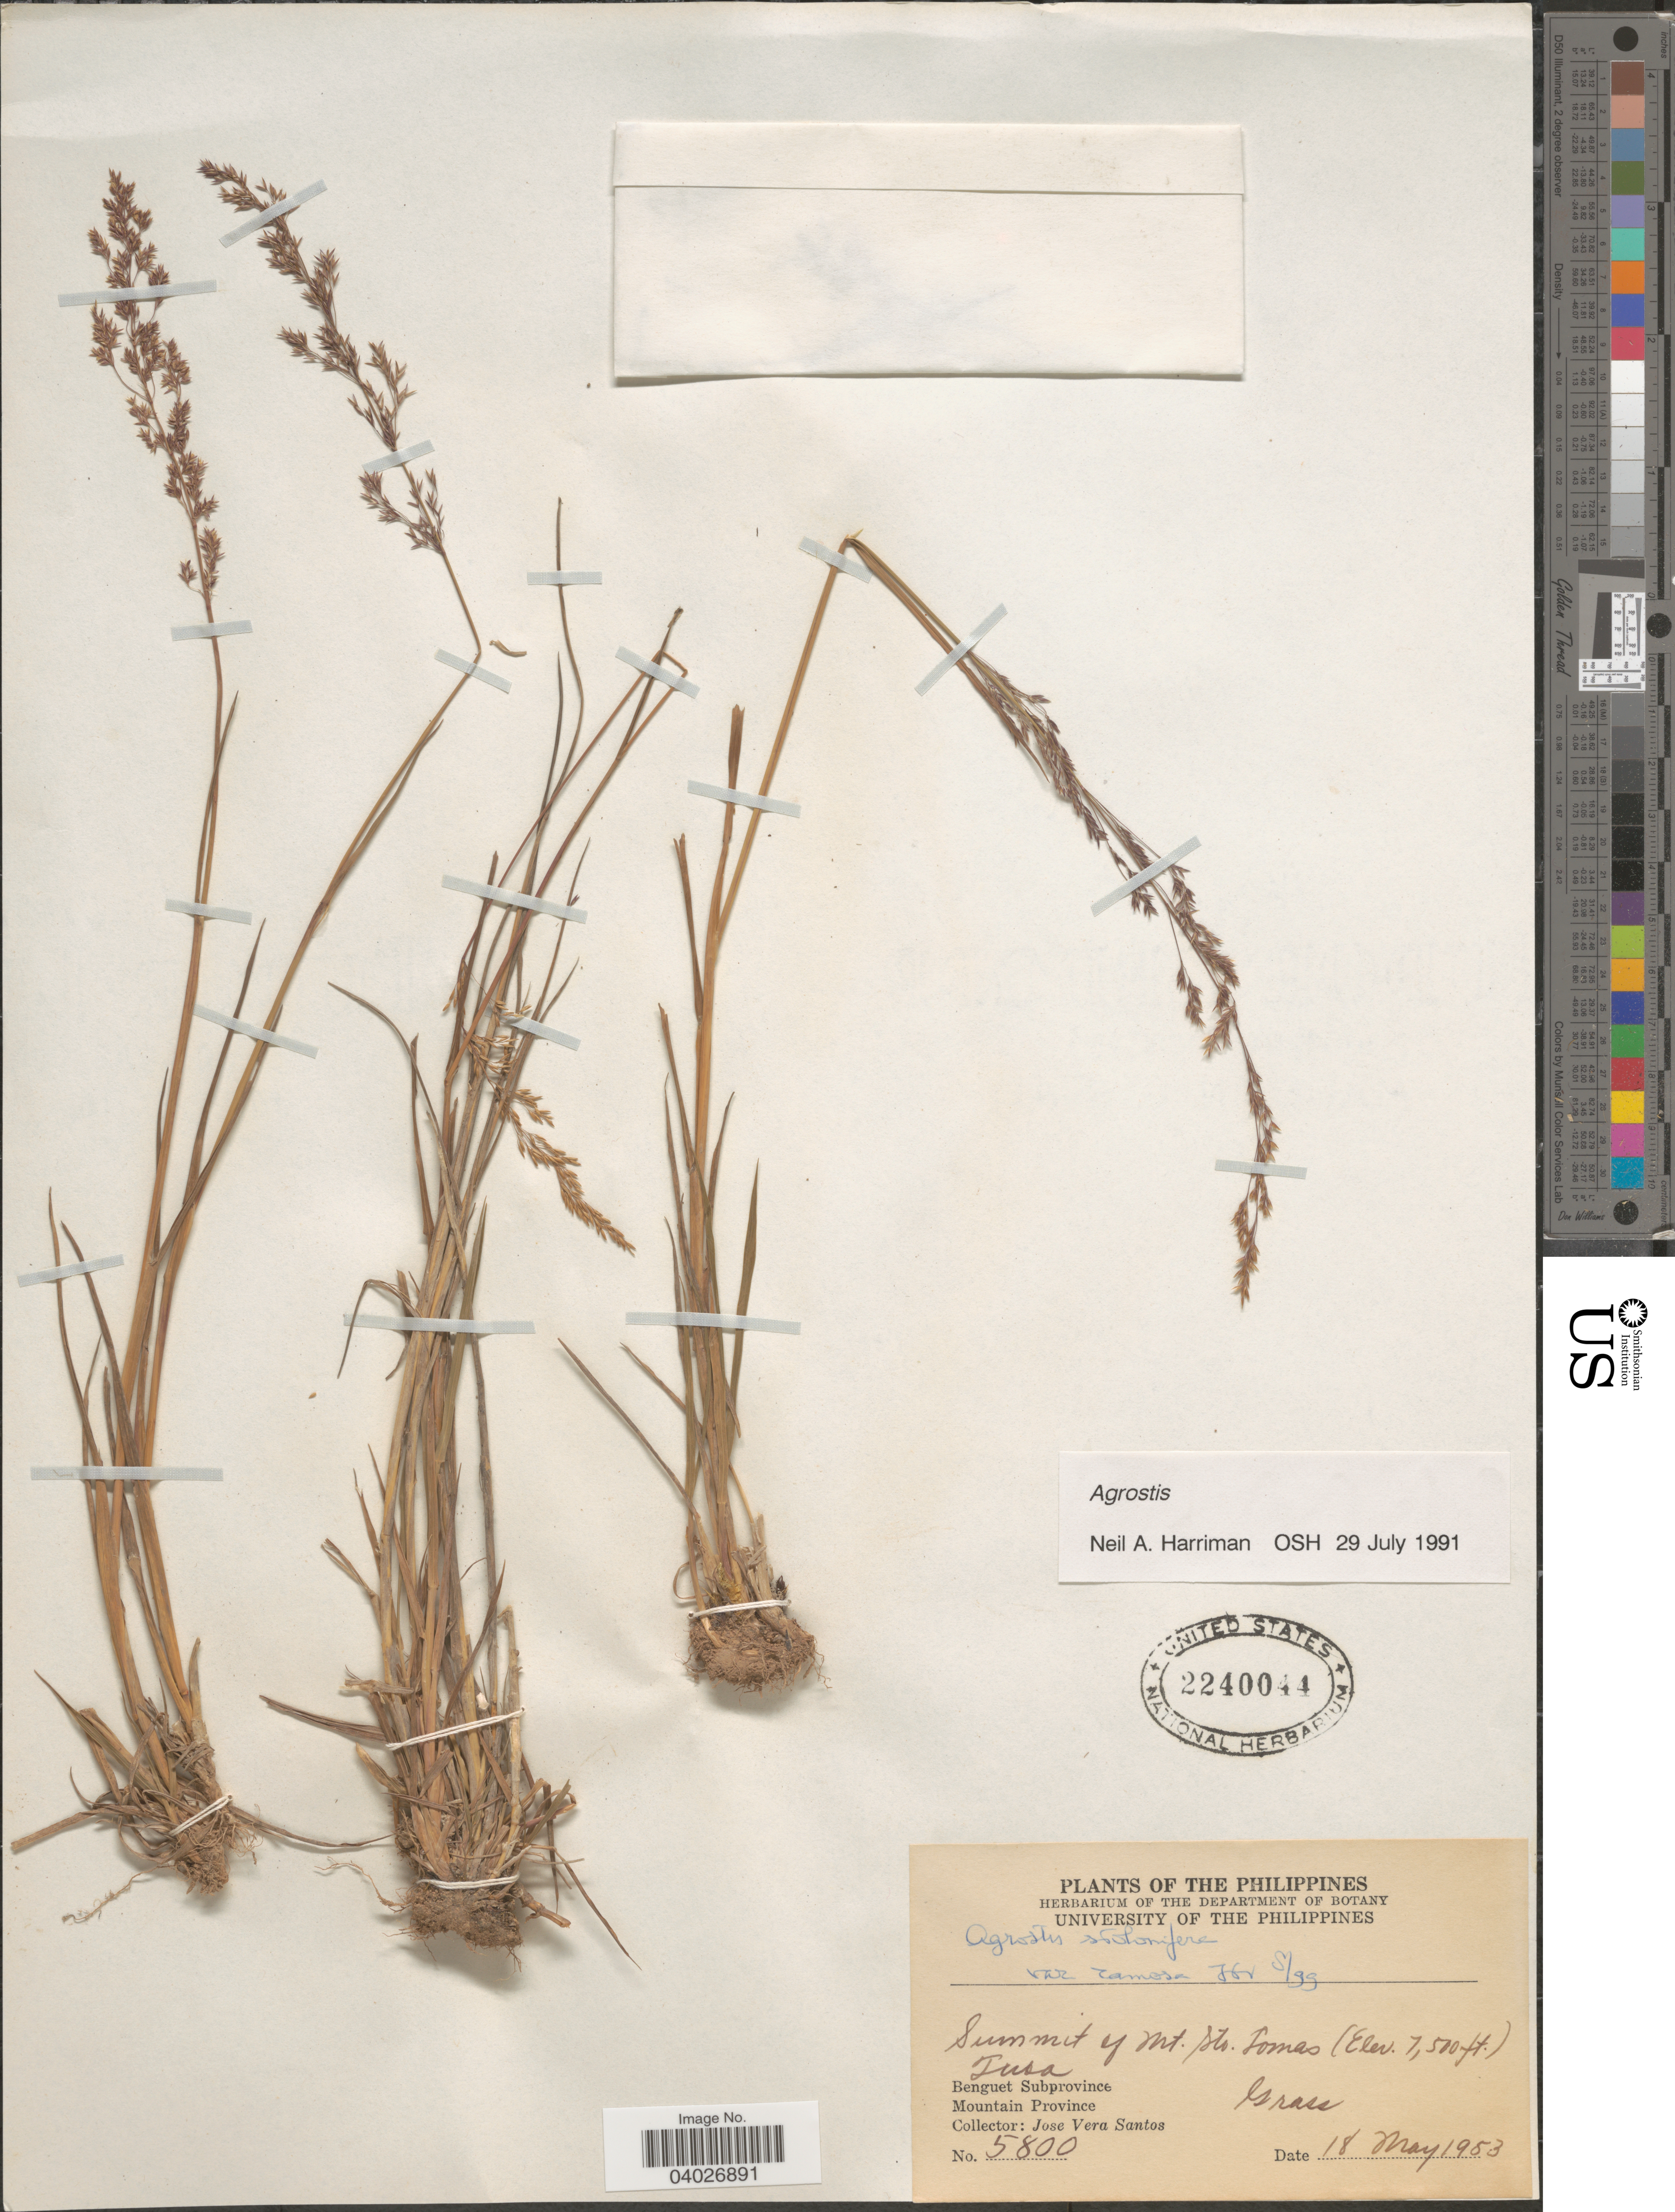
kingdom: Plantae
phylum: Tracheophyta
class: Liliopsida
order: Poales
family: Poaceae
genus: Agrostis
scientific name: Agrostis stolonifera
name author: L.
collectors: J. V. Santos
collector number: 5800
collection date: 1953-05-18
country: Philippines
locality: Summit of Mt. Sto. Toma. Tusa. Benguet Subprovince. Mountain Province.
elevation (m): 2286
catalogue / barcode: US 2240044